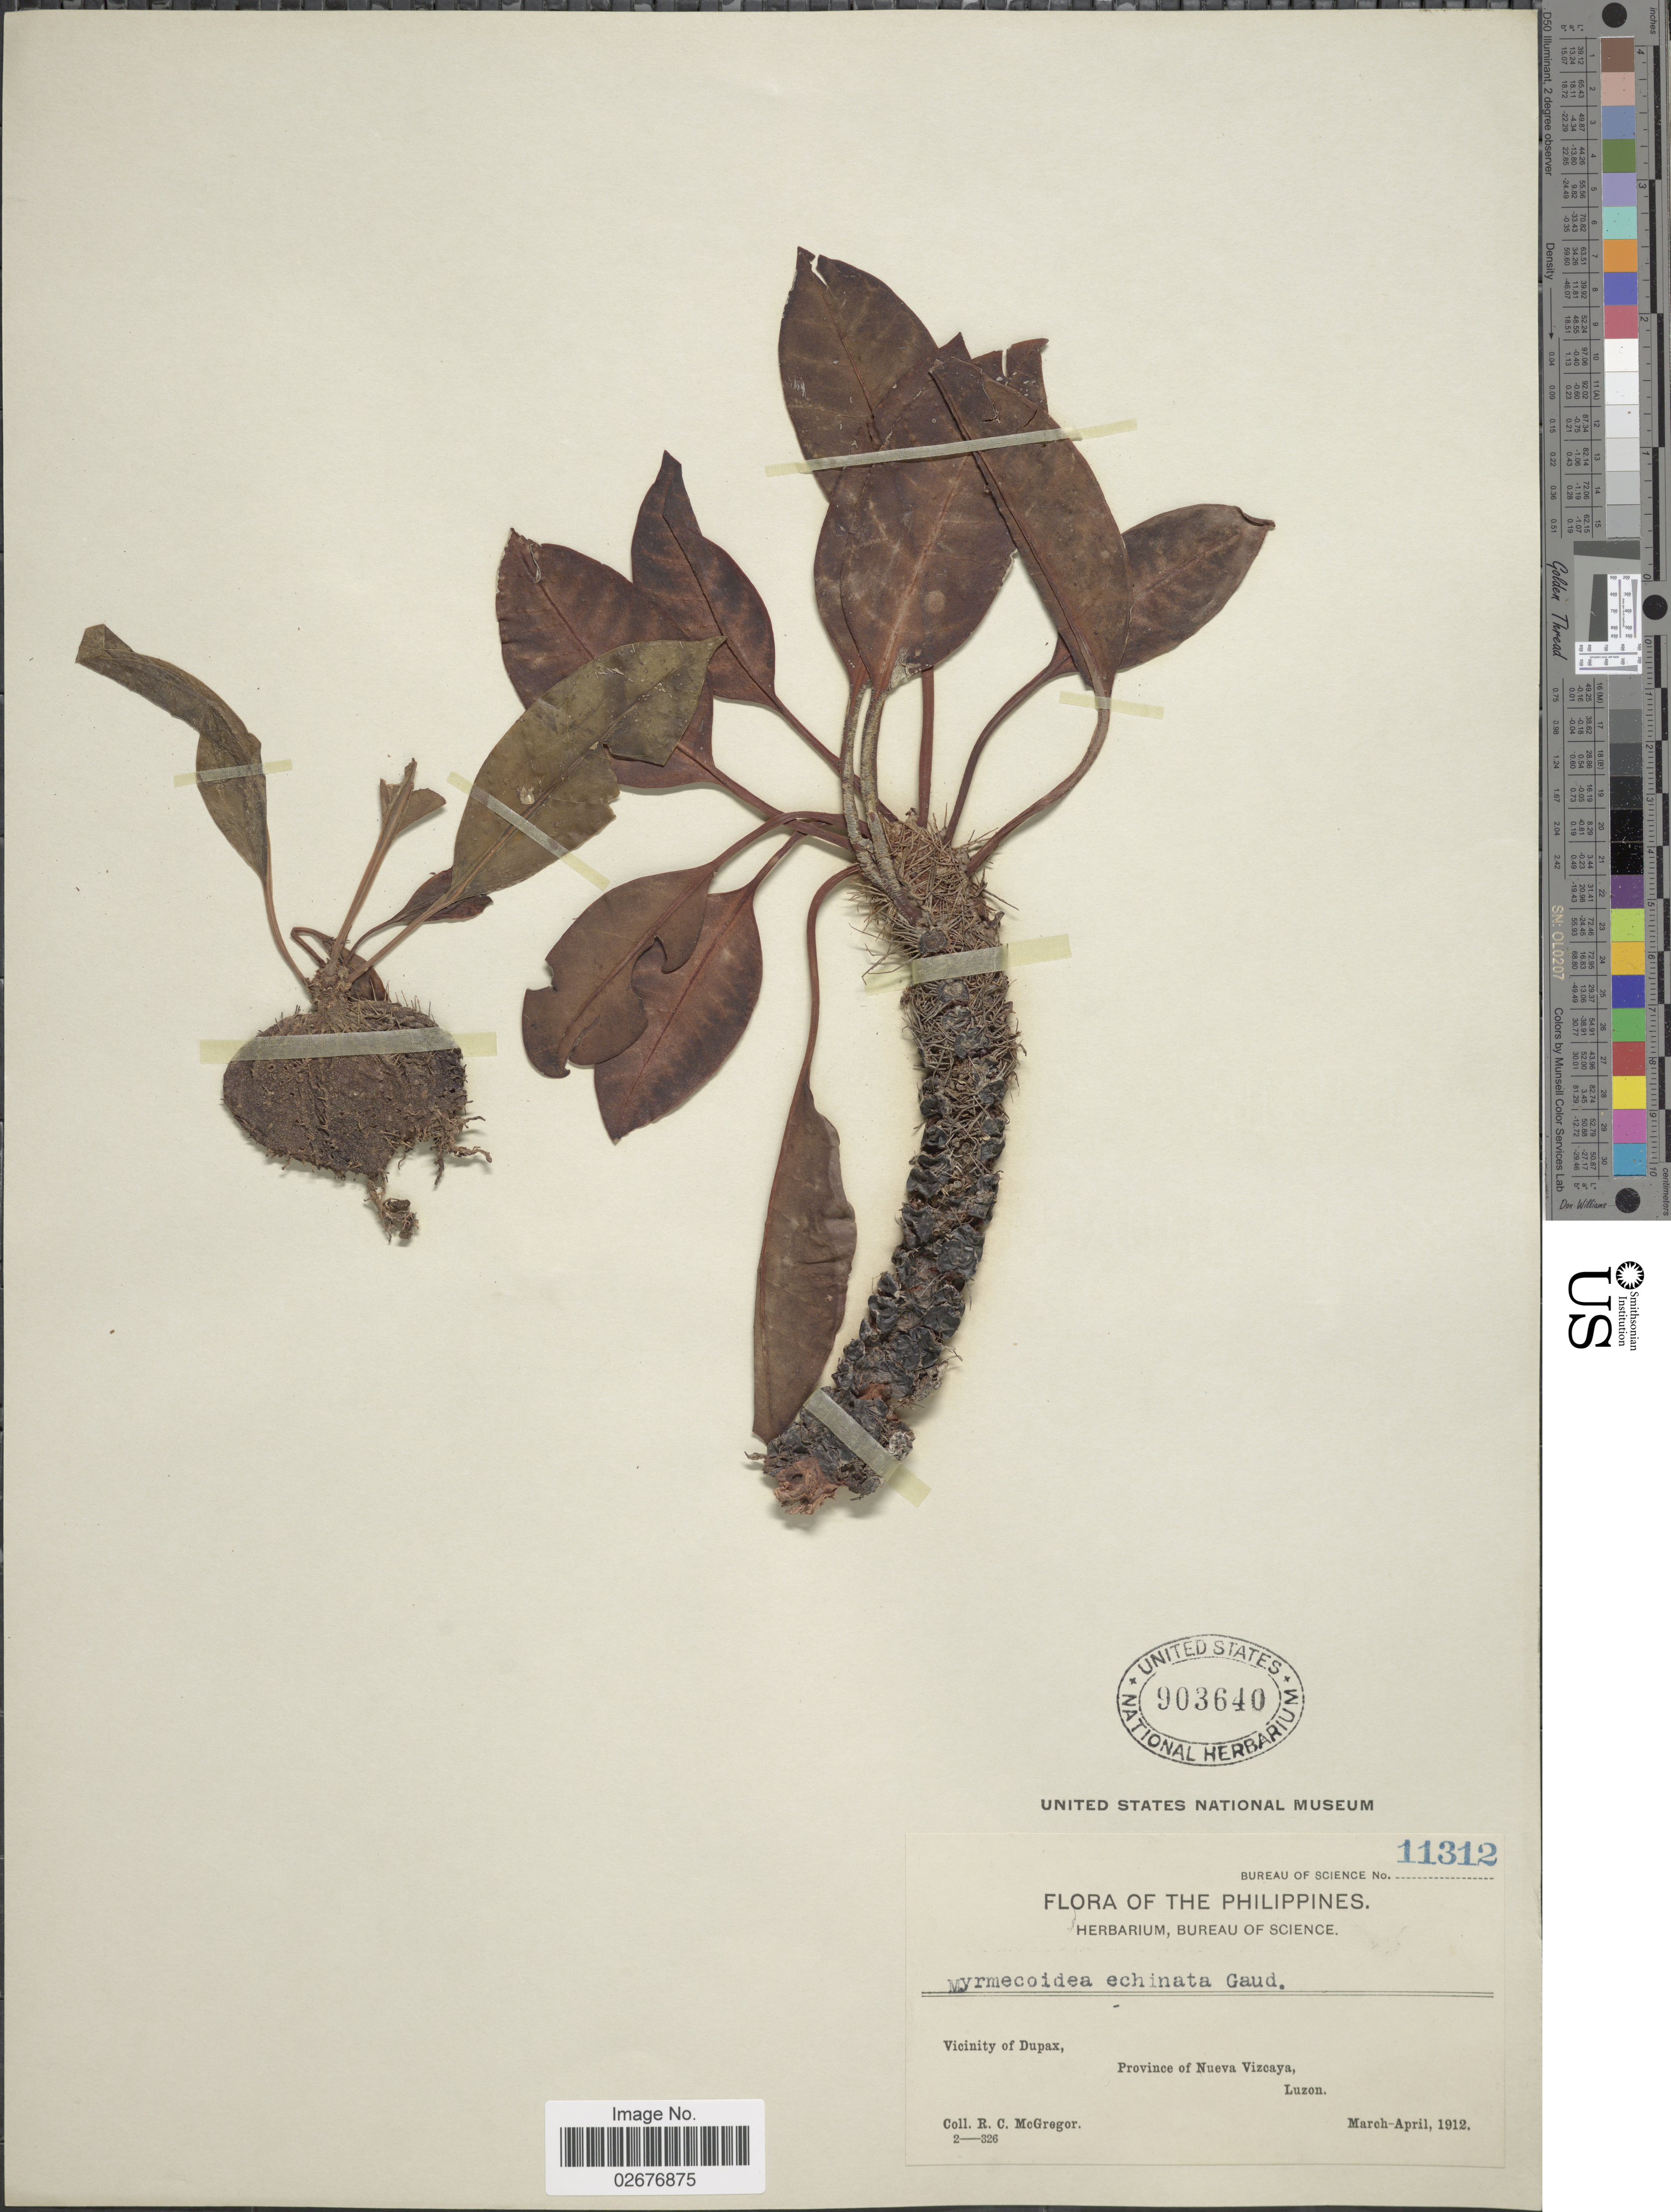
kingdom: Plantae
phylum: Tracheophyta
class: Magnoliopsida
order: Gentianales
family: Rubiaceae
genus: Myrmecodia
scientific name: Myrmecodia echinata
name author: Gaudich.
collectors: R. C. McGregor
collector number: Bureau of Science 11312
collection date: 1912-03/1912-04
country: Philippines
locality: Vicinity of Dupax, Province of Nueva Vizcaya, Luzon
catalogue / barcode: US 903640